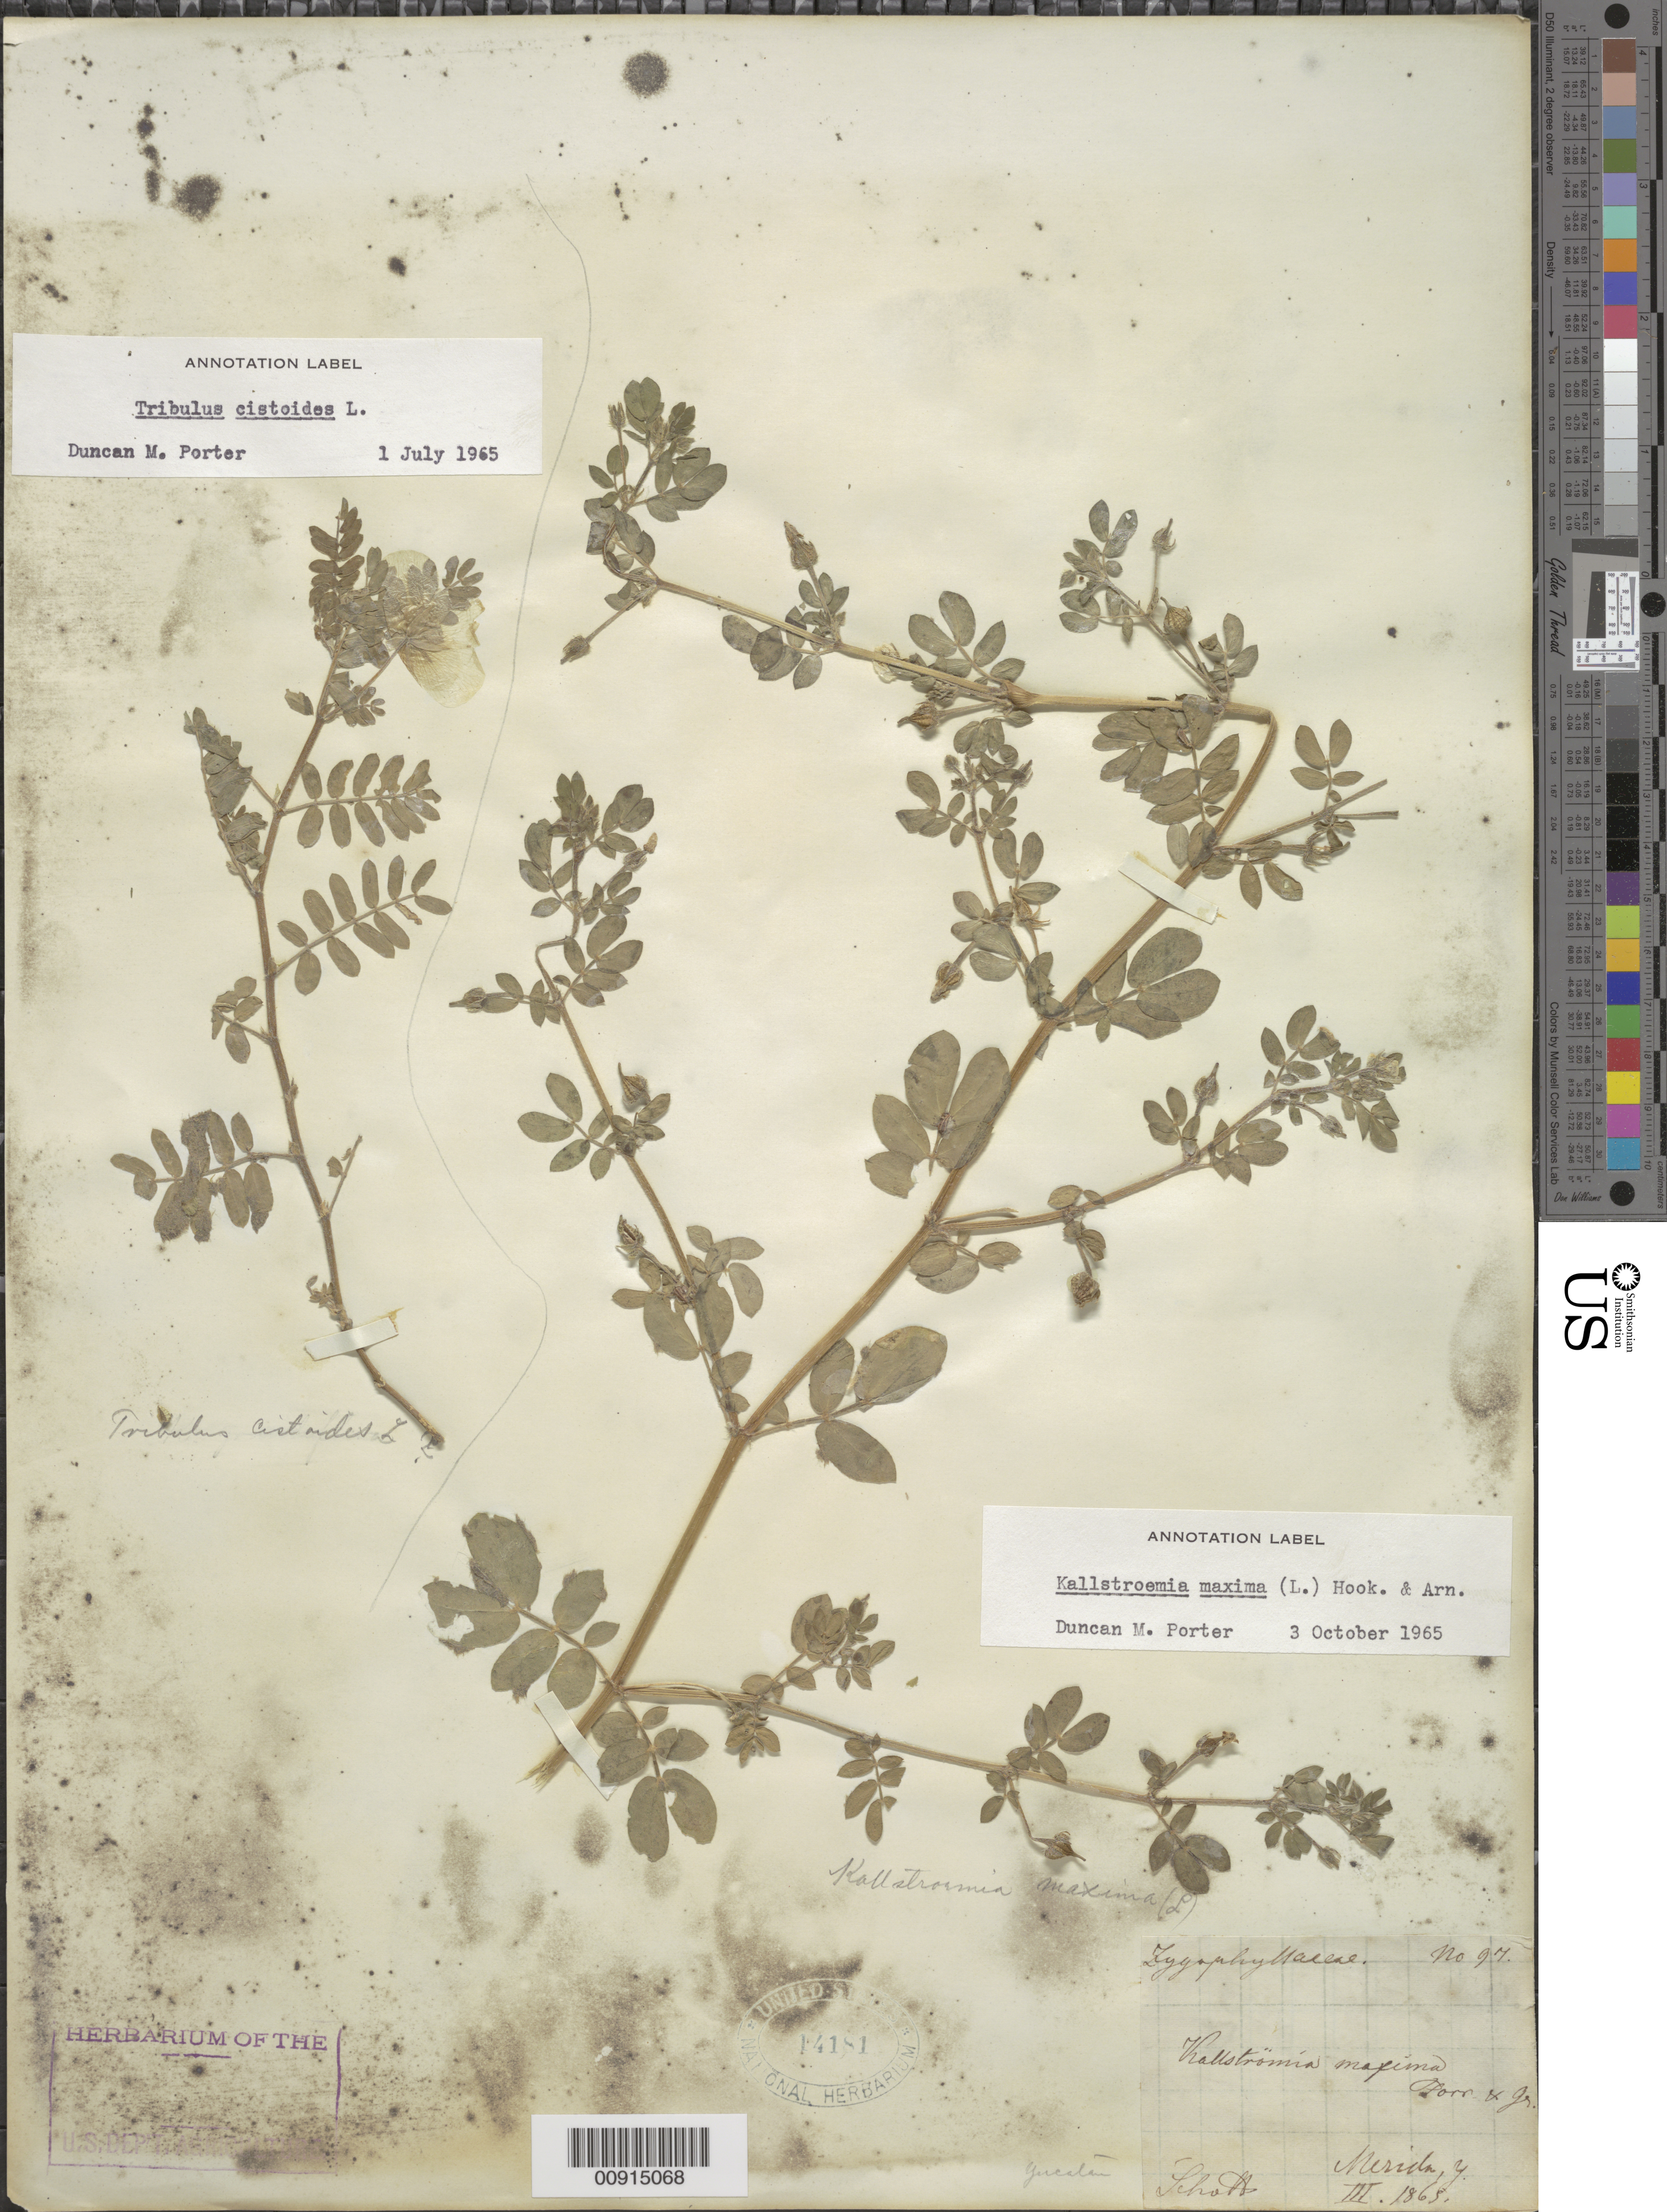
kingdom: Plantae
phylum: Tracheophyta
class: Magnoliopsida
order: Zygophyllales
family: Zygophyllaceae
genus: Kallstroemia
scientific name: Kallstroemia maxima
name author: (L.) Hook. & Arn.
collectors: Schott, --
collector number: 97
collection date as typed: Mar 1865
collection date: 1865-03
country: Mexico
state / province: Yucatán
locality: Mérida, Yucatán.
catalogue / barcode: US 14181